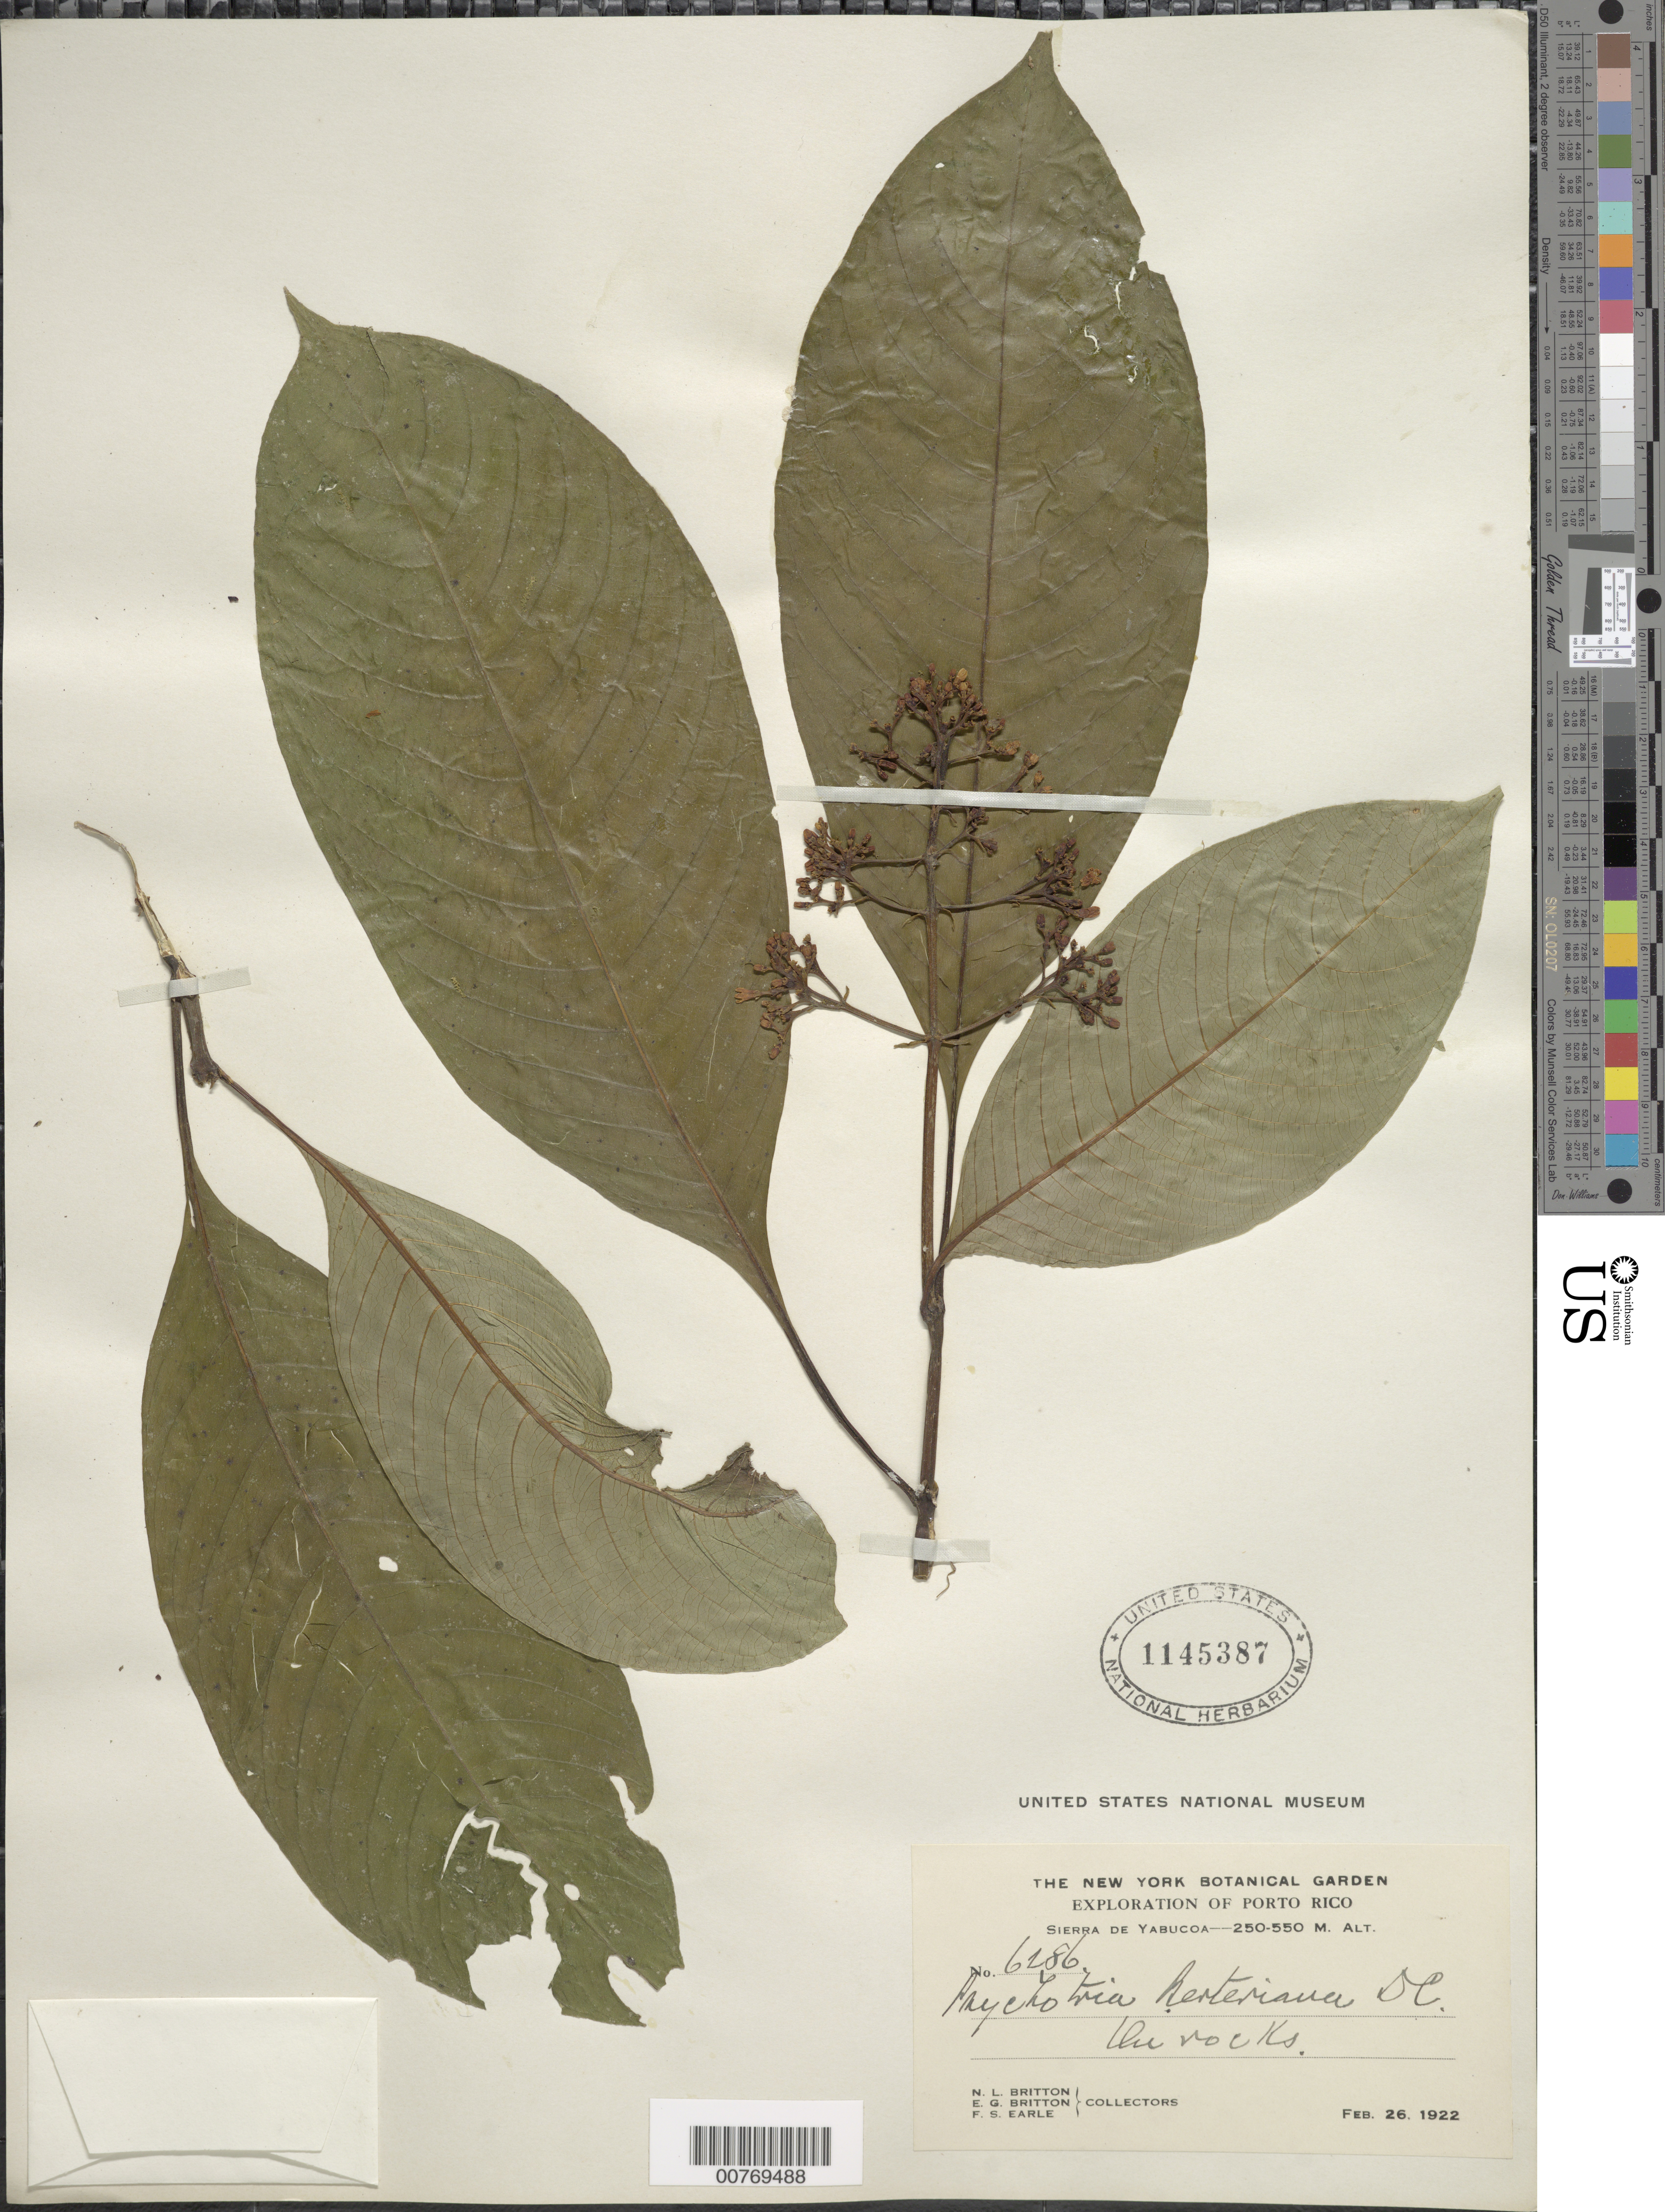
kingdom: Plantae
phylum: Tracheophyta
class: Magnoliopsida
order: Gentianales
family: Rubiaceae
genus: Psychotria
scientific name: Psychotria berteroana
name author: DC.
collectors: N. Britton, E. G. Britton & F. S. Earle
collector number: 6286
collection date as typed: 26 Feb 1922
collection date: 1922-02-26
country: Puerto Rico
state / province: Yabucoa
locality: Sierra de Yabucoa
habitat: In rocks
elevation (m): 250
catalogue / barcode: US 1145387